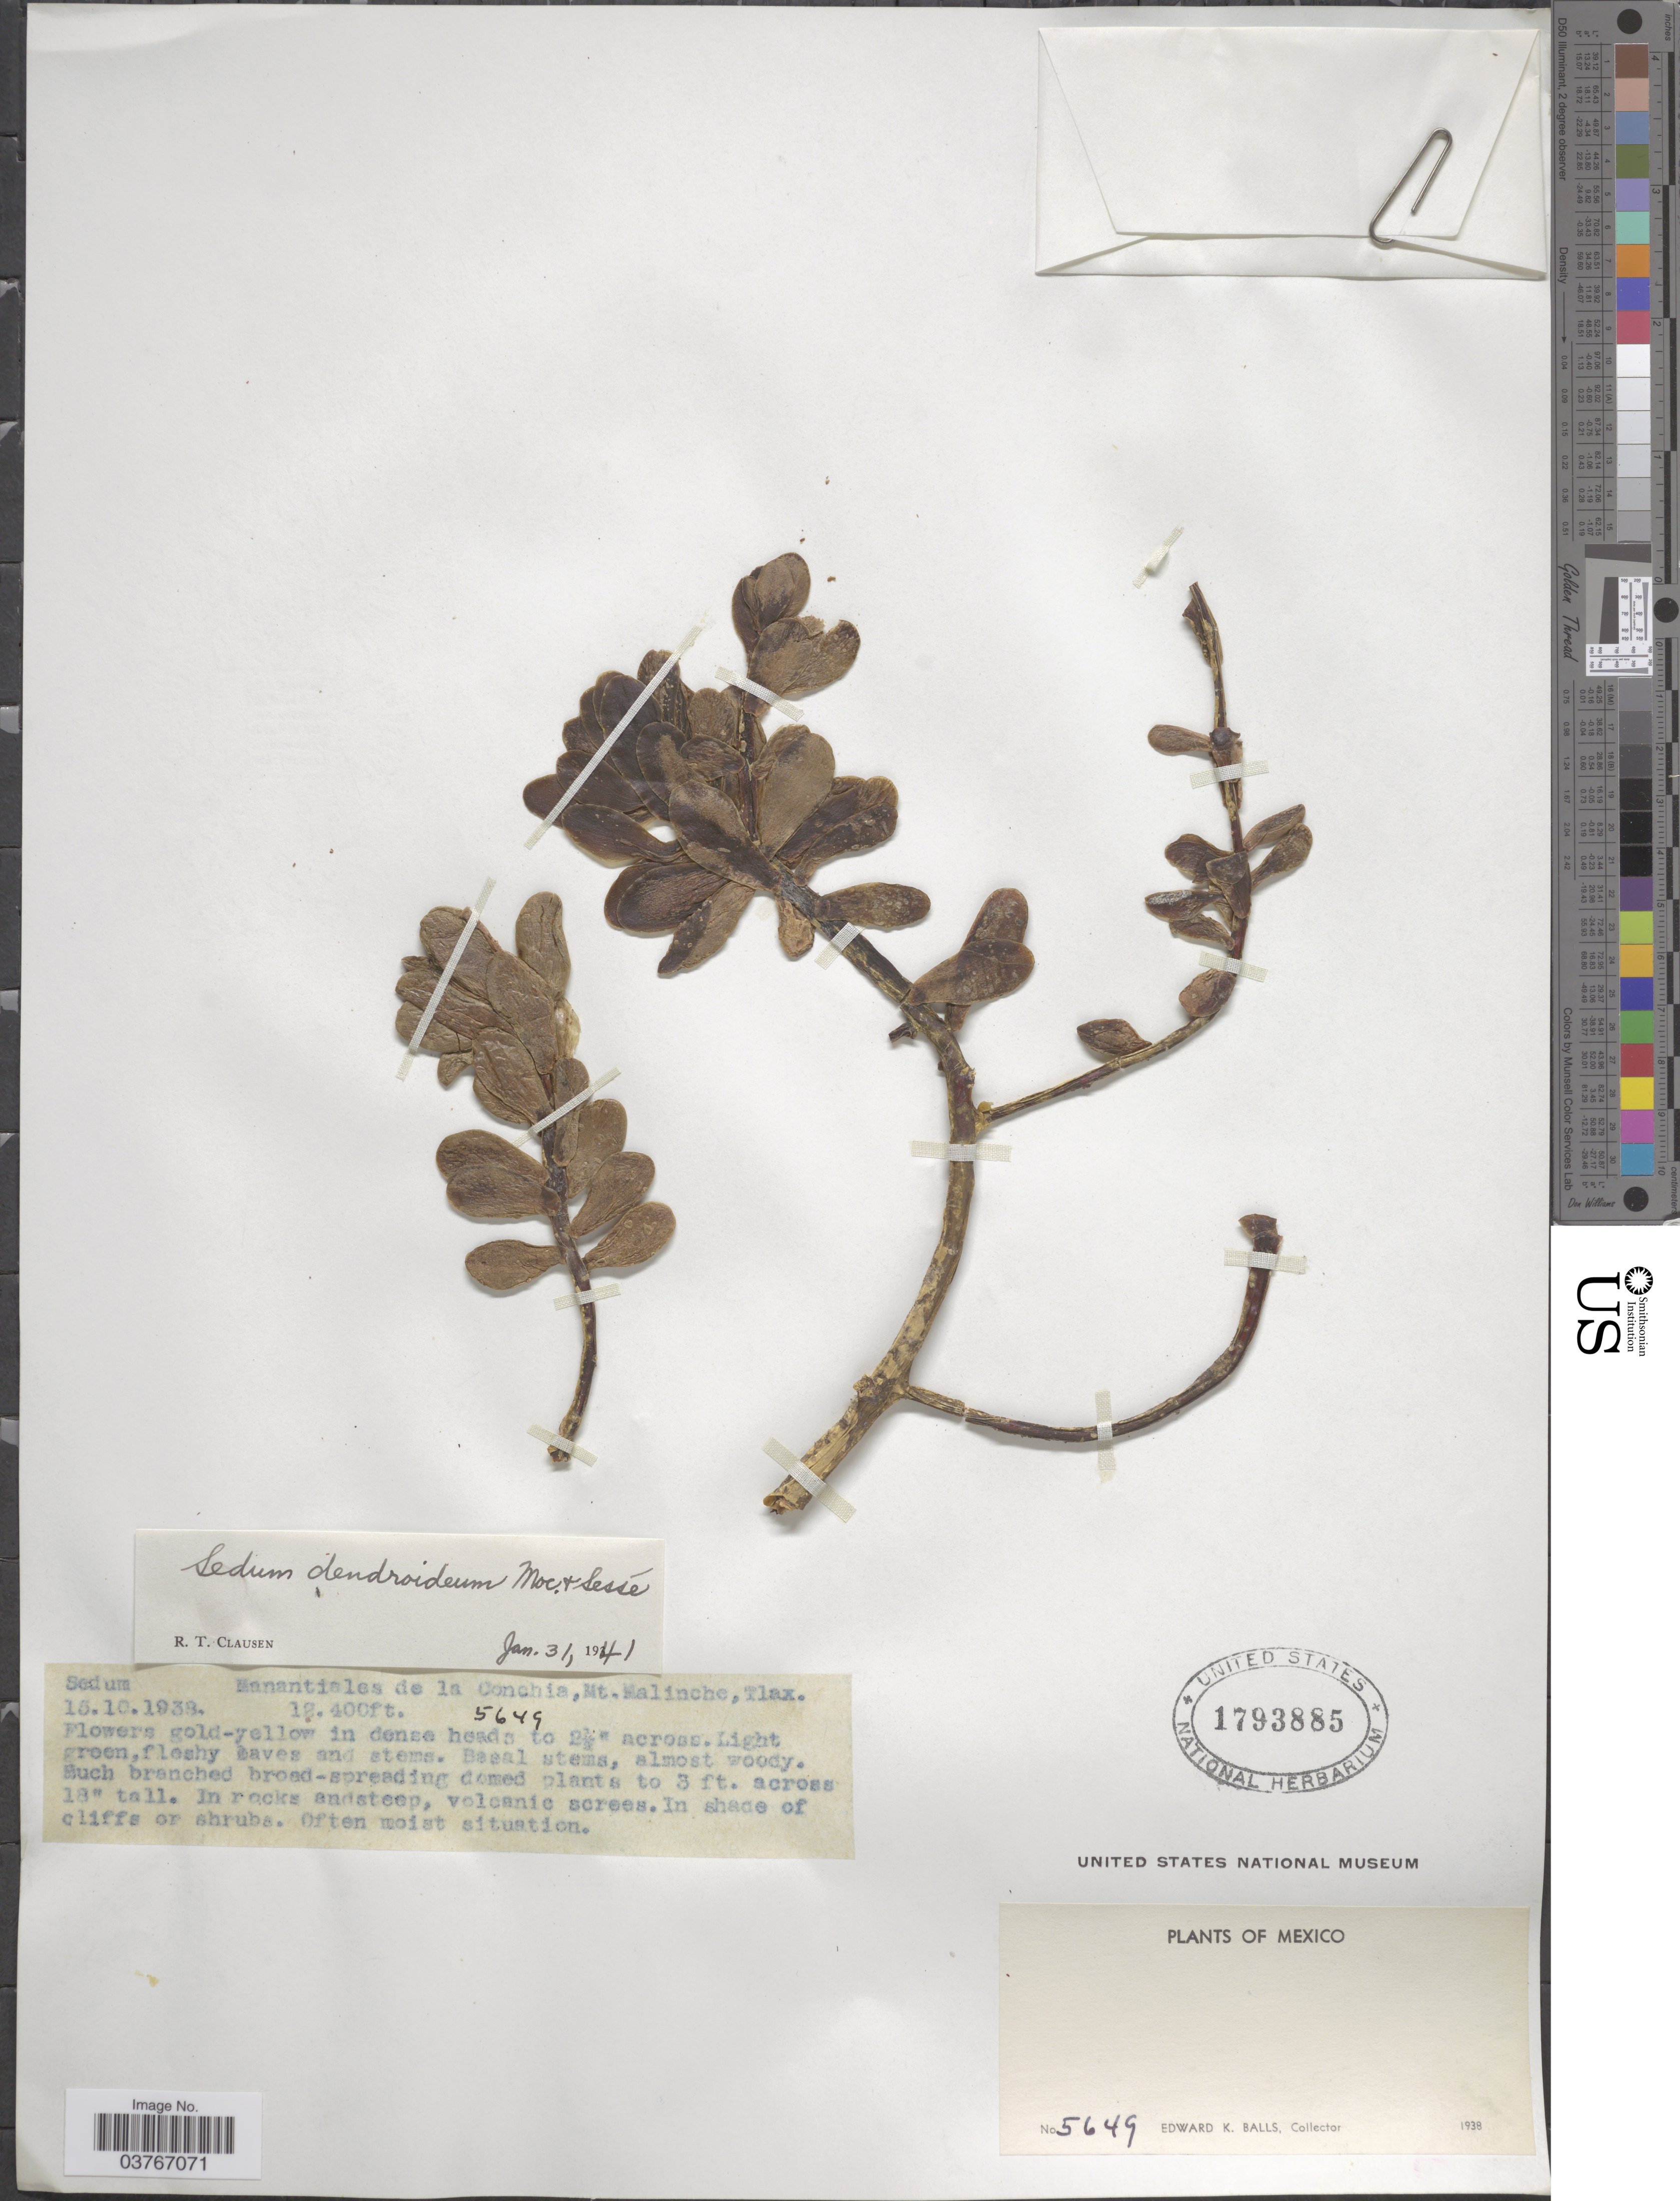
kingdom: Plantae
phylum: Tracheophyta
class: Magnoliopsida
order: Saxifragales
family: Crassulaceae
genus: Sedum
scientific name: Sedum dendroideum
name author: Moc. & Sessé ex DC.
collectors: E. K. Balls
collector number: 5649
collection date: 1938-10-15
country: Mexico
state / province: Tlaxcala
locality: Manantiales de la Conchia, Mt. Malinche.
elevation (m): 3780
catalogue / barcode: US 1793885